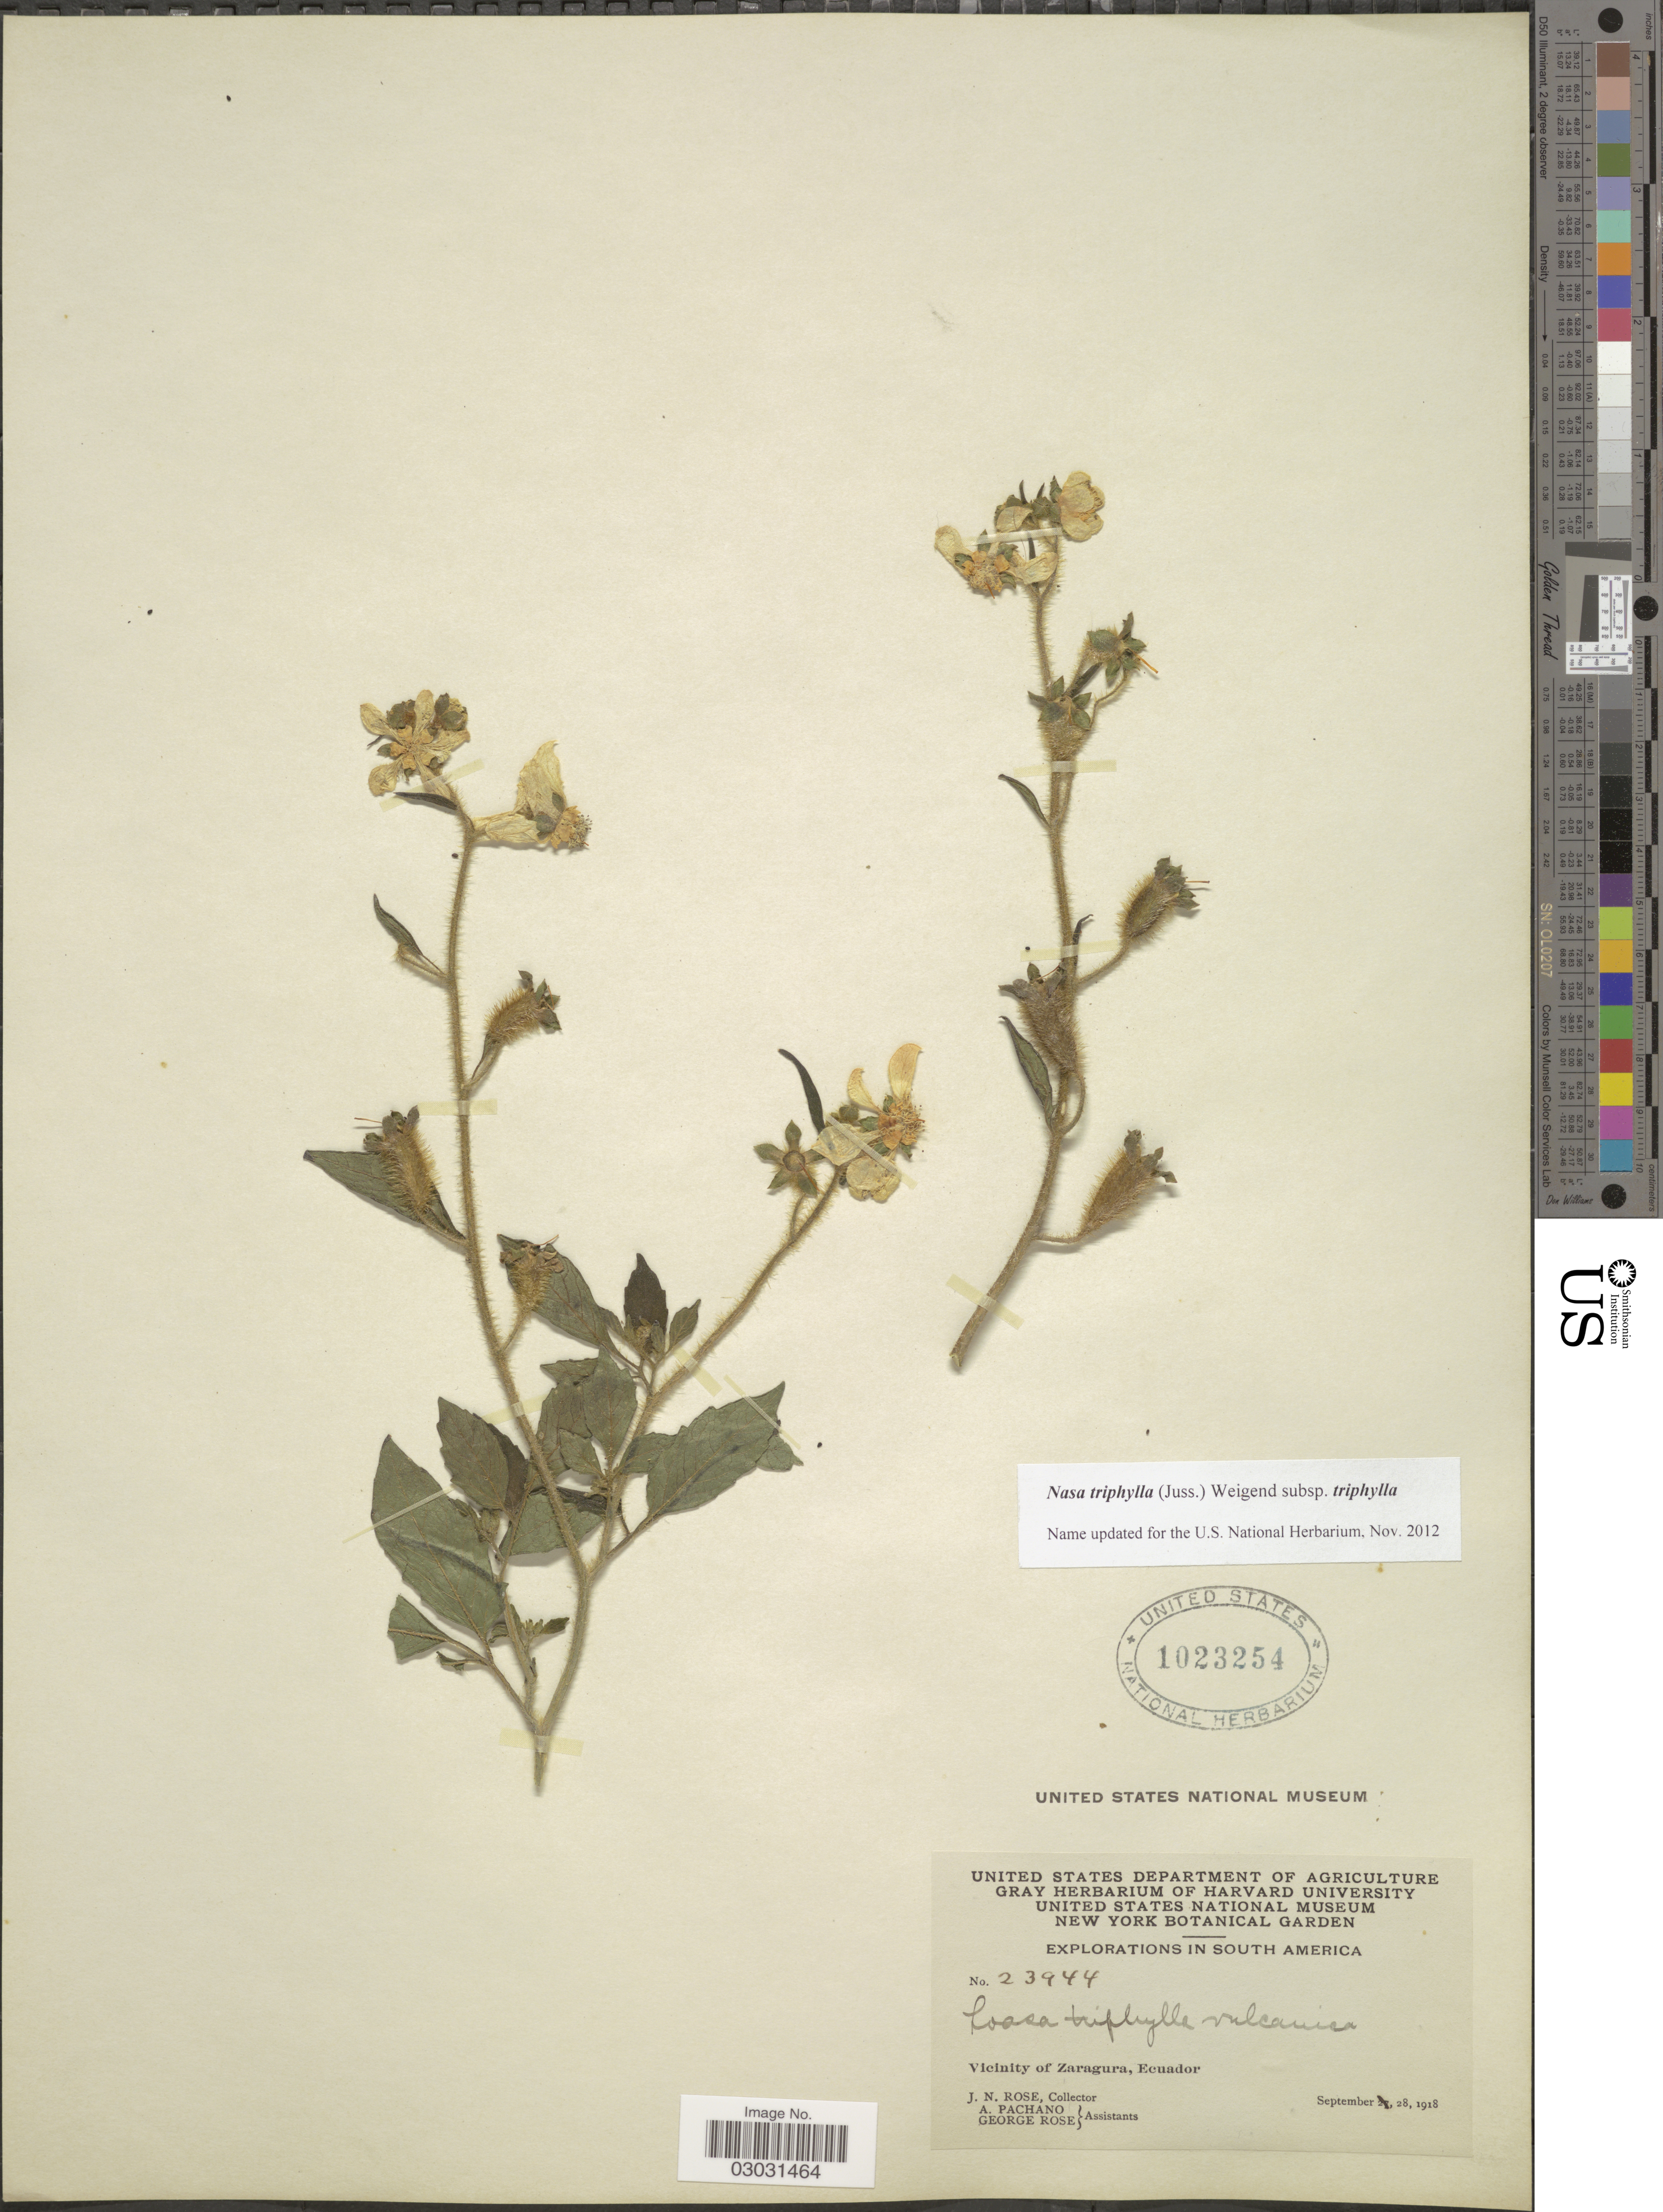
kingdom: Plantae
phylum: Tracheophyta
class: Magnoliopsida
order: Cornales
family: Loasaceae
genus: Nasa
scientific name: Nasa triphylla subsp. triphylla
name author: (Juss.) Wiegand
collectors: J. N. Rose, A. Pachano & G. Rose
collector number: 23944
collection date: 1918-09-28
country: Ecuador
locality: Vicinity of Zaragura.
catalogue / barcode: US 1023254